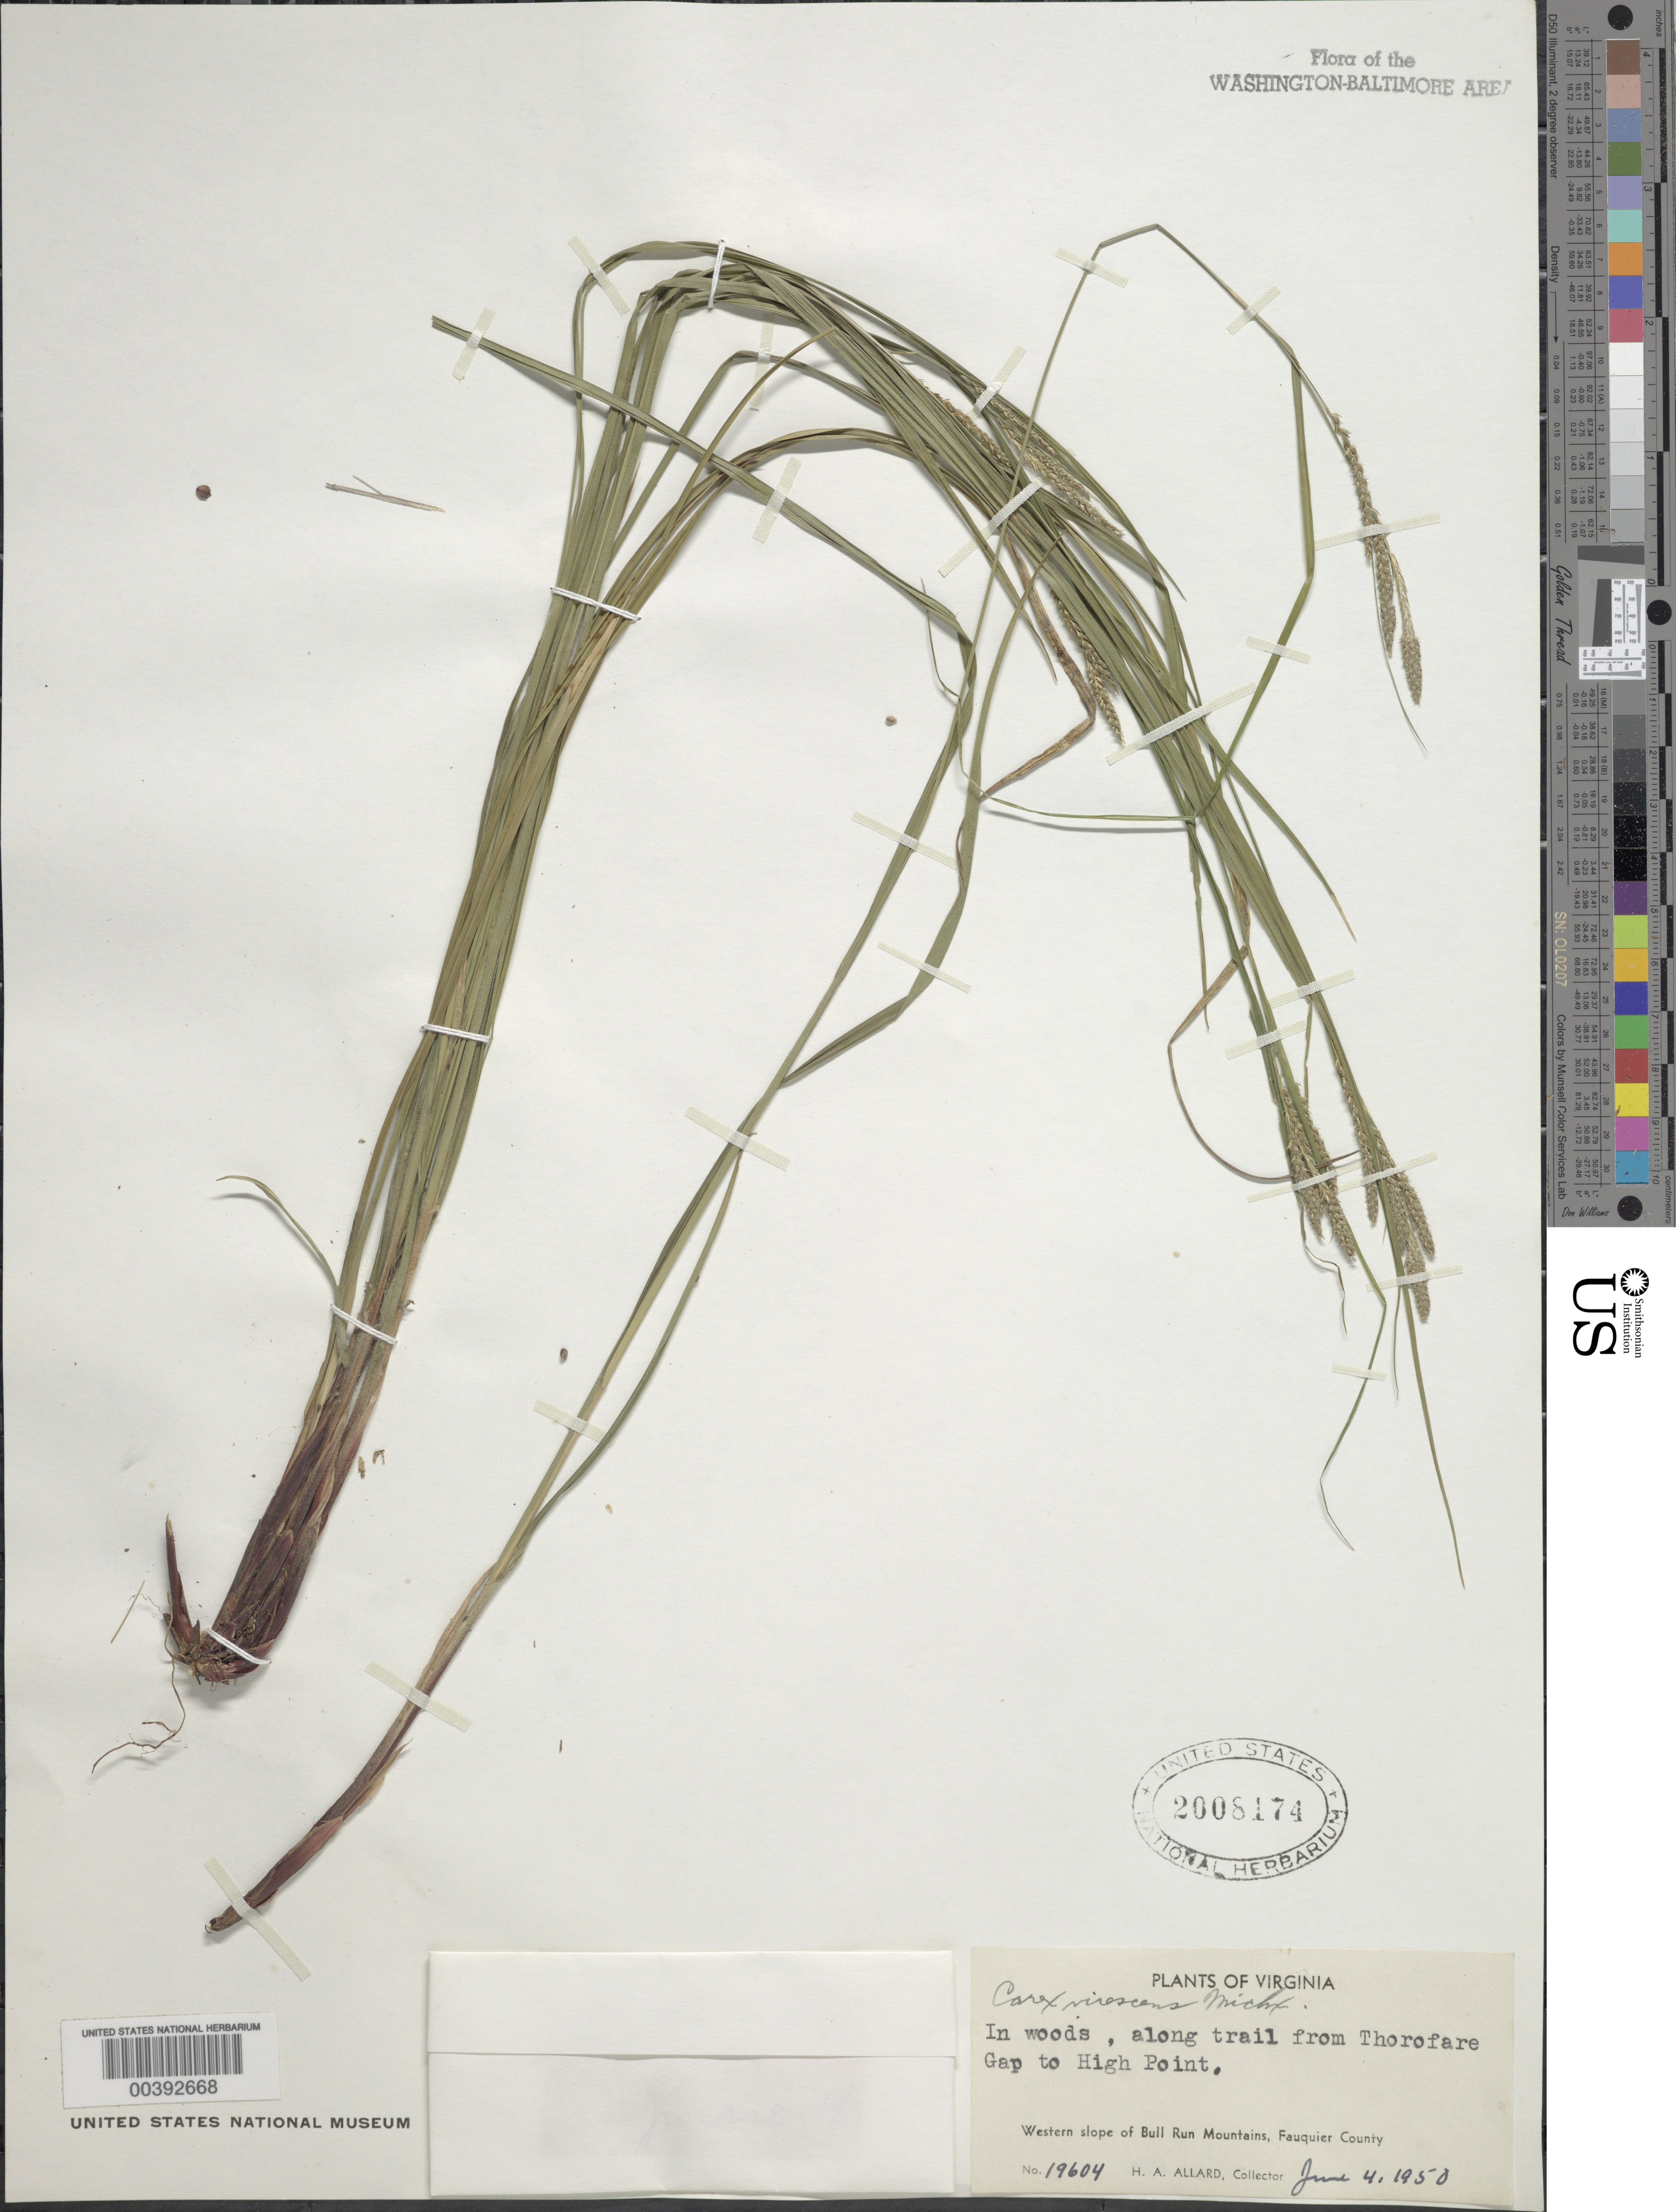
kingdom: Plantae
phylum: Tracheophyta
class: Liliopsida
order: Poales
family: Cyperaceae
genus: Carex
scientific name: Carex hirsutella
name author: Mack.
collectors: H. A. Allard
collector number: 19604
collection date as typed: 04 Jun 1950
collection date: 1950-06-04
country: United States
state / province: Virginia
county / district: Fauquier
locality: Thorofare Gap to High Point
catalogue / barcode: US 2008174